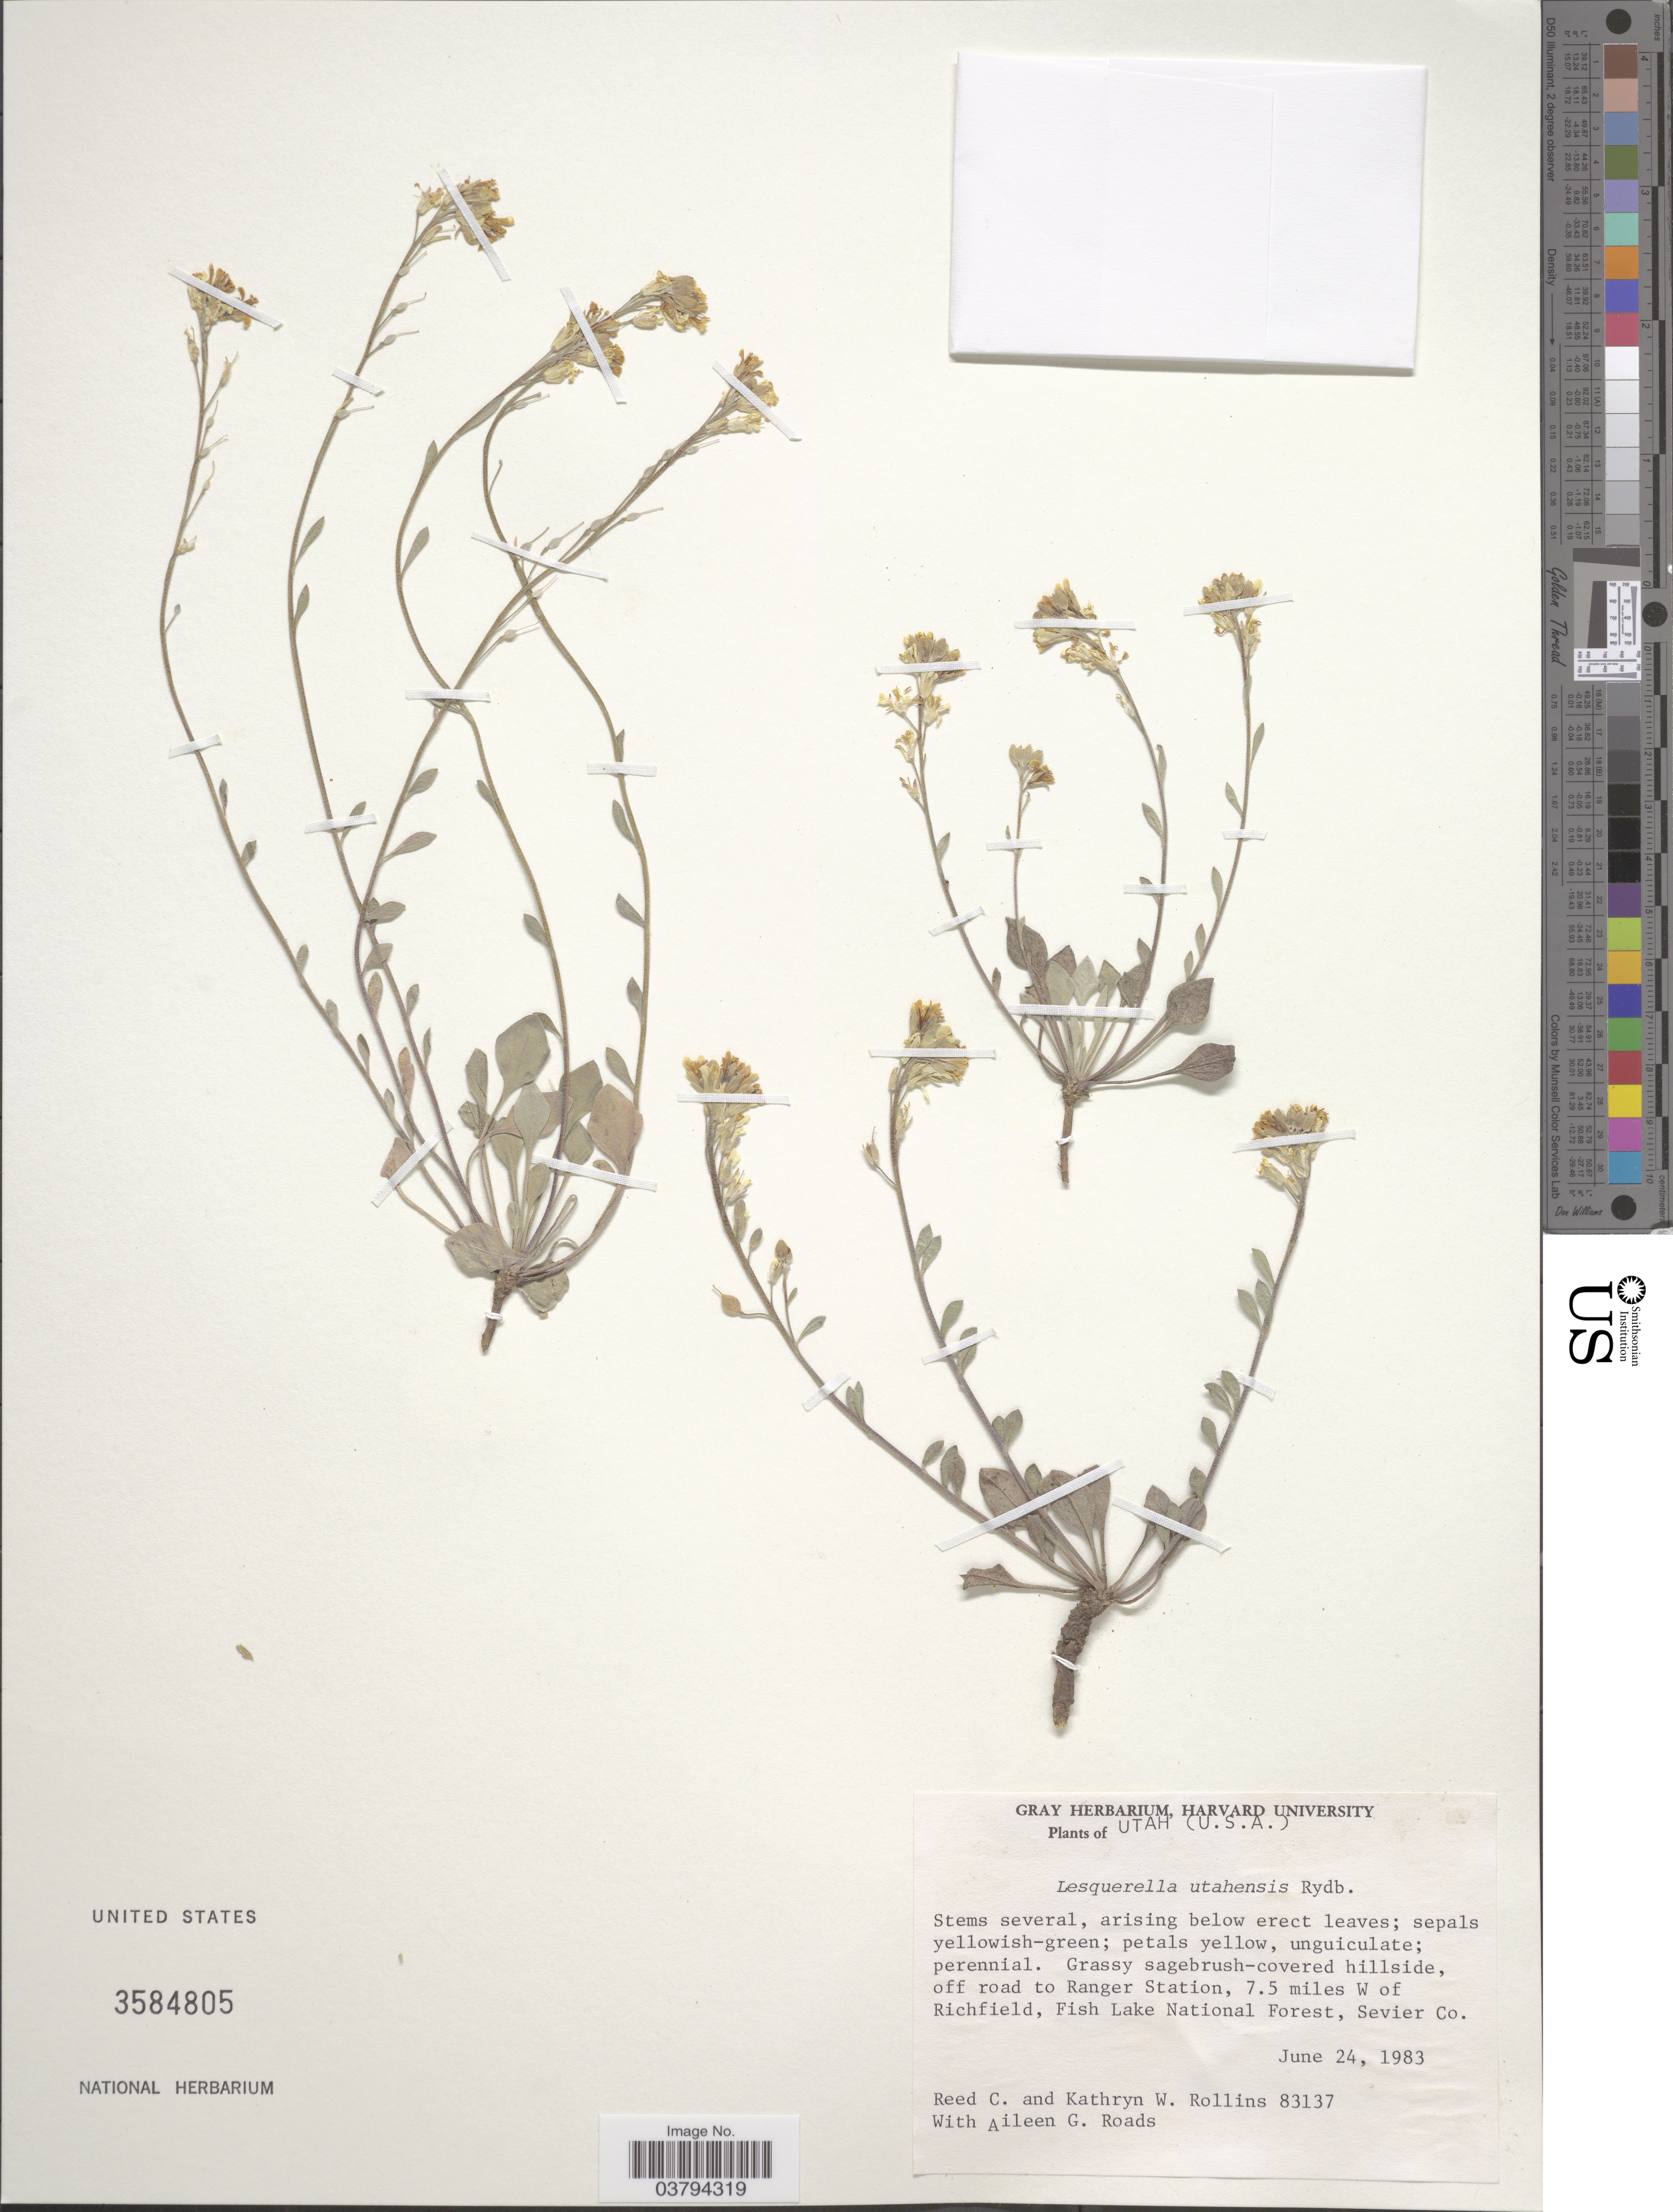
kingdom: Plantae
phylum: Tracheophyta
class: Magnoliopsida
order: Brassicales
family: Brassicaceae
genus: Lesquerella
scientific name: Lesquerella utahensis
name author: Rydb.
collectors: R. C. Rollins, K. W. Rollins & A. Roads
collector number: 83137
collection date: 1983-06-24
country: United States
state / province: Utah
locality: Off road to Ranger Station, 7.5 miles W of Richfield, Fish Lake National Forest, Sevier Co.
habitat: grassy sagebrush covered hillside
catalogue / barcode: US 3584805